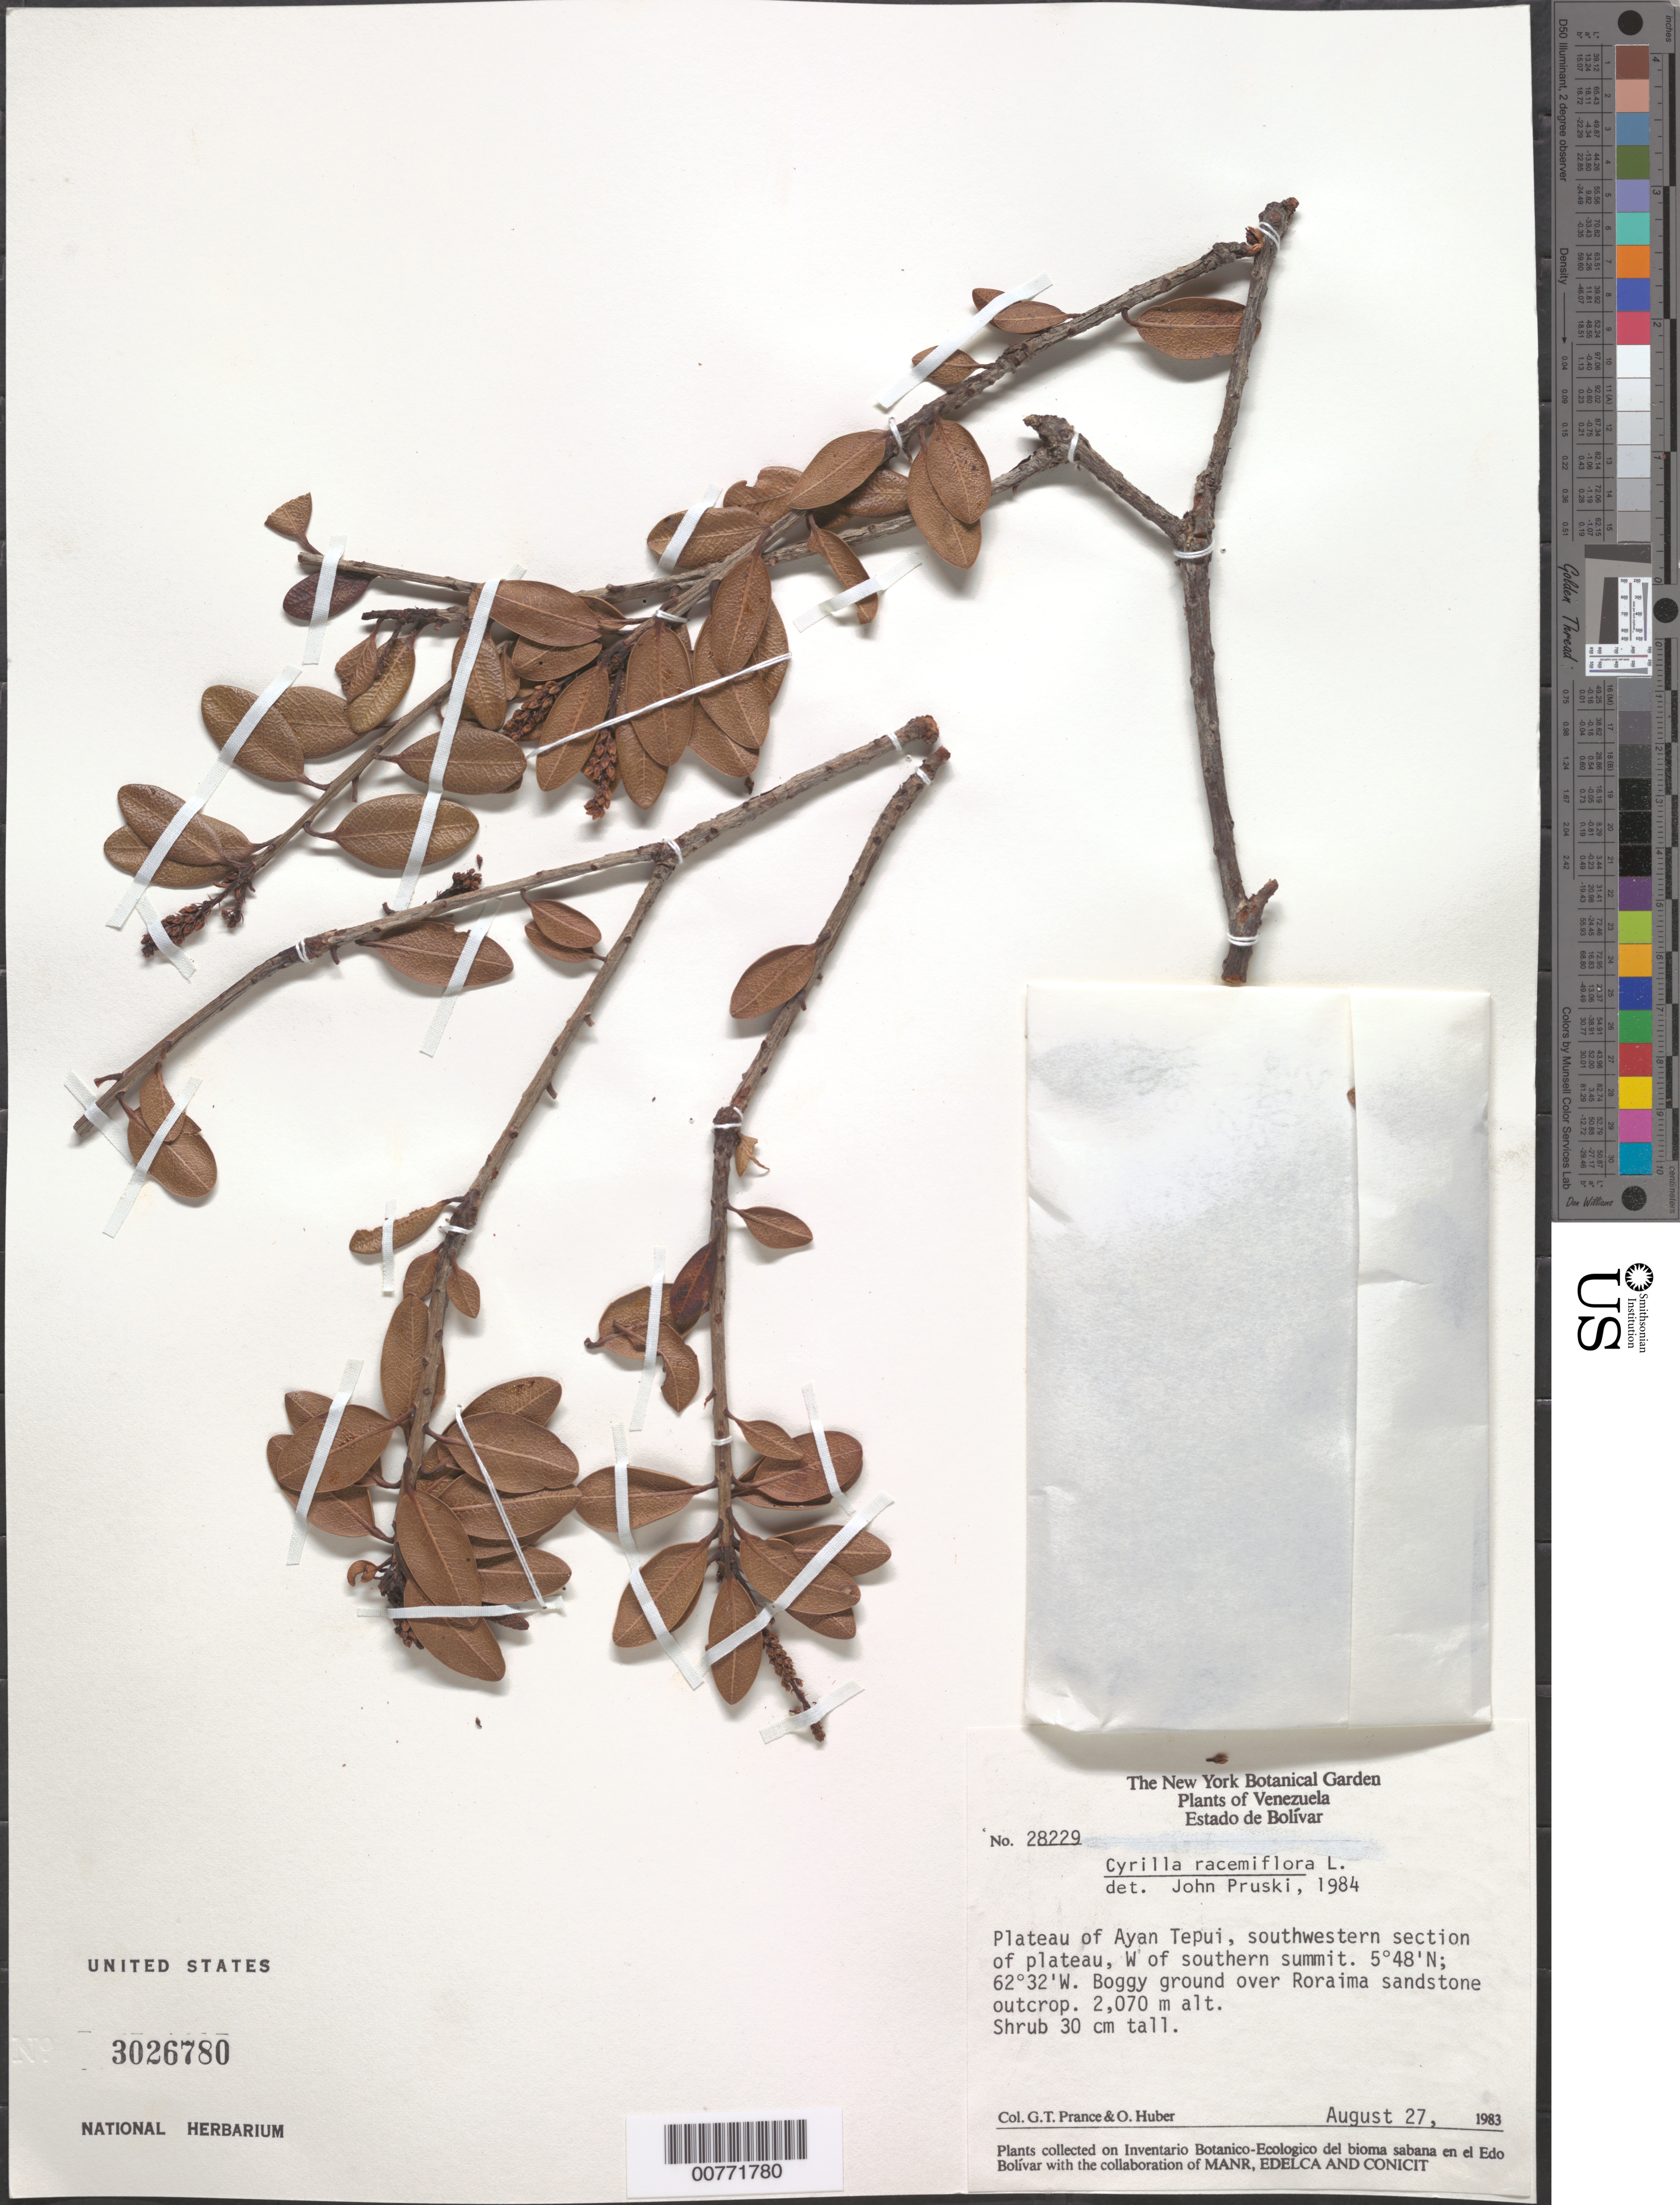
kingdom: Plantae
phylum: Tracheophyta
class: Magnoliopsida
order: Ericales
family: Cyrillaceae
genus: Cyrilla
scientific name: Cyrilla racemiflora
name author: L.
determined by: Pruski, J. F.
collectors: G. T. Prance & O. Huber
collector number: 28229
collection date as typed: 27-Aug-83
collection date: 1983-08-27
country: Venezuela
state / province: Bolívar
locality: Auyan tepuí plateau, SW section of plateau, W of southern summit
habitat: Boggy ground on Roraima sandstone outcrop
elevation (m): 2070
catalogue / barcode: US 3026780